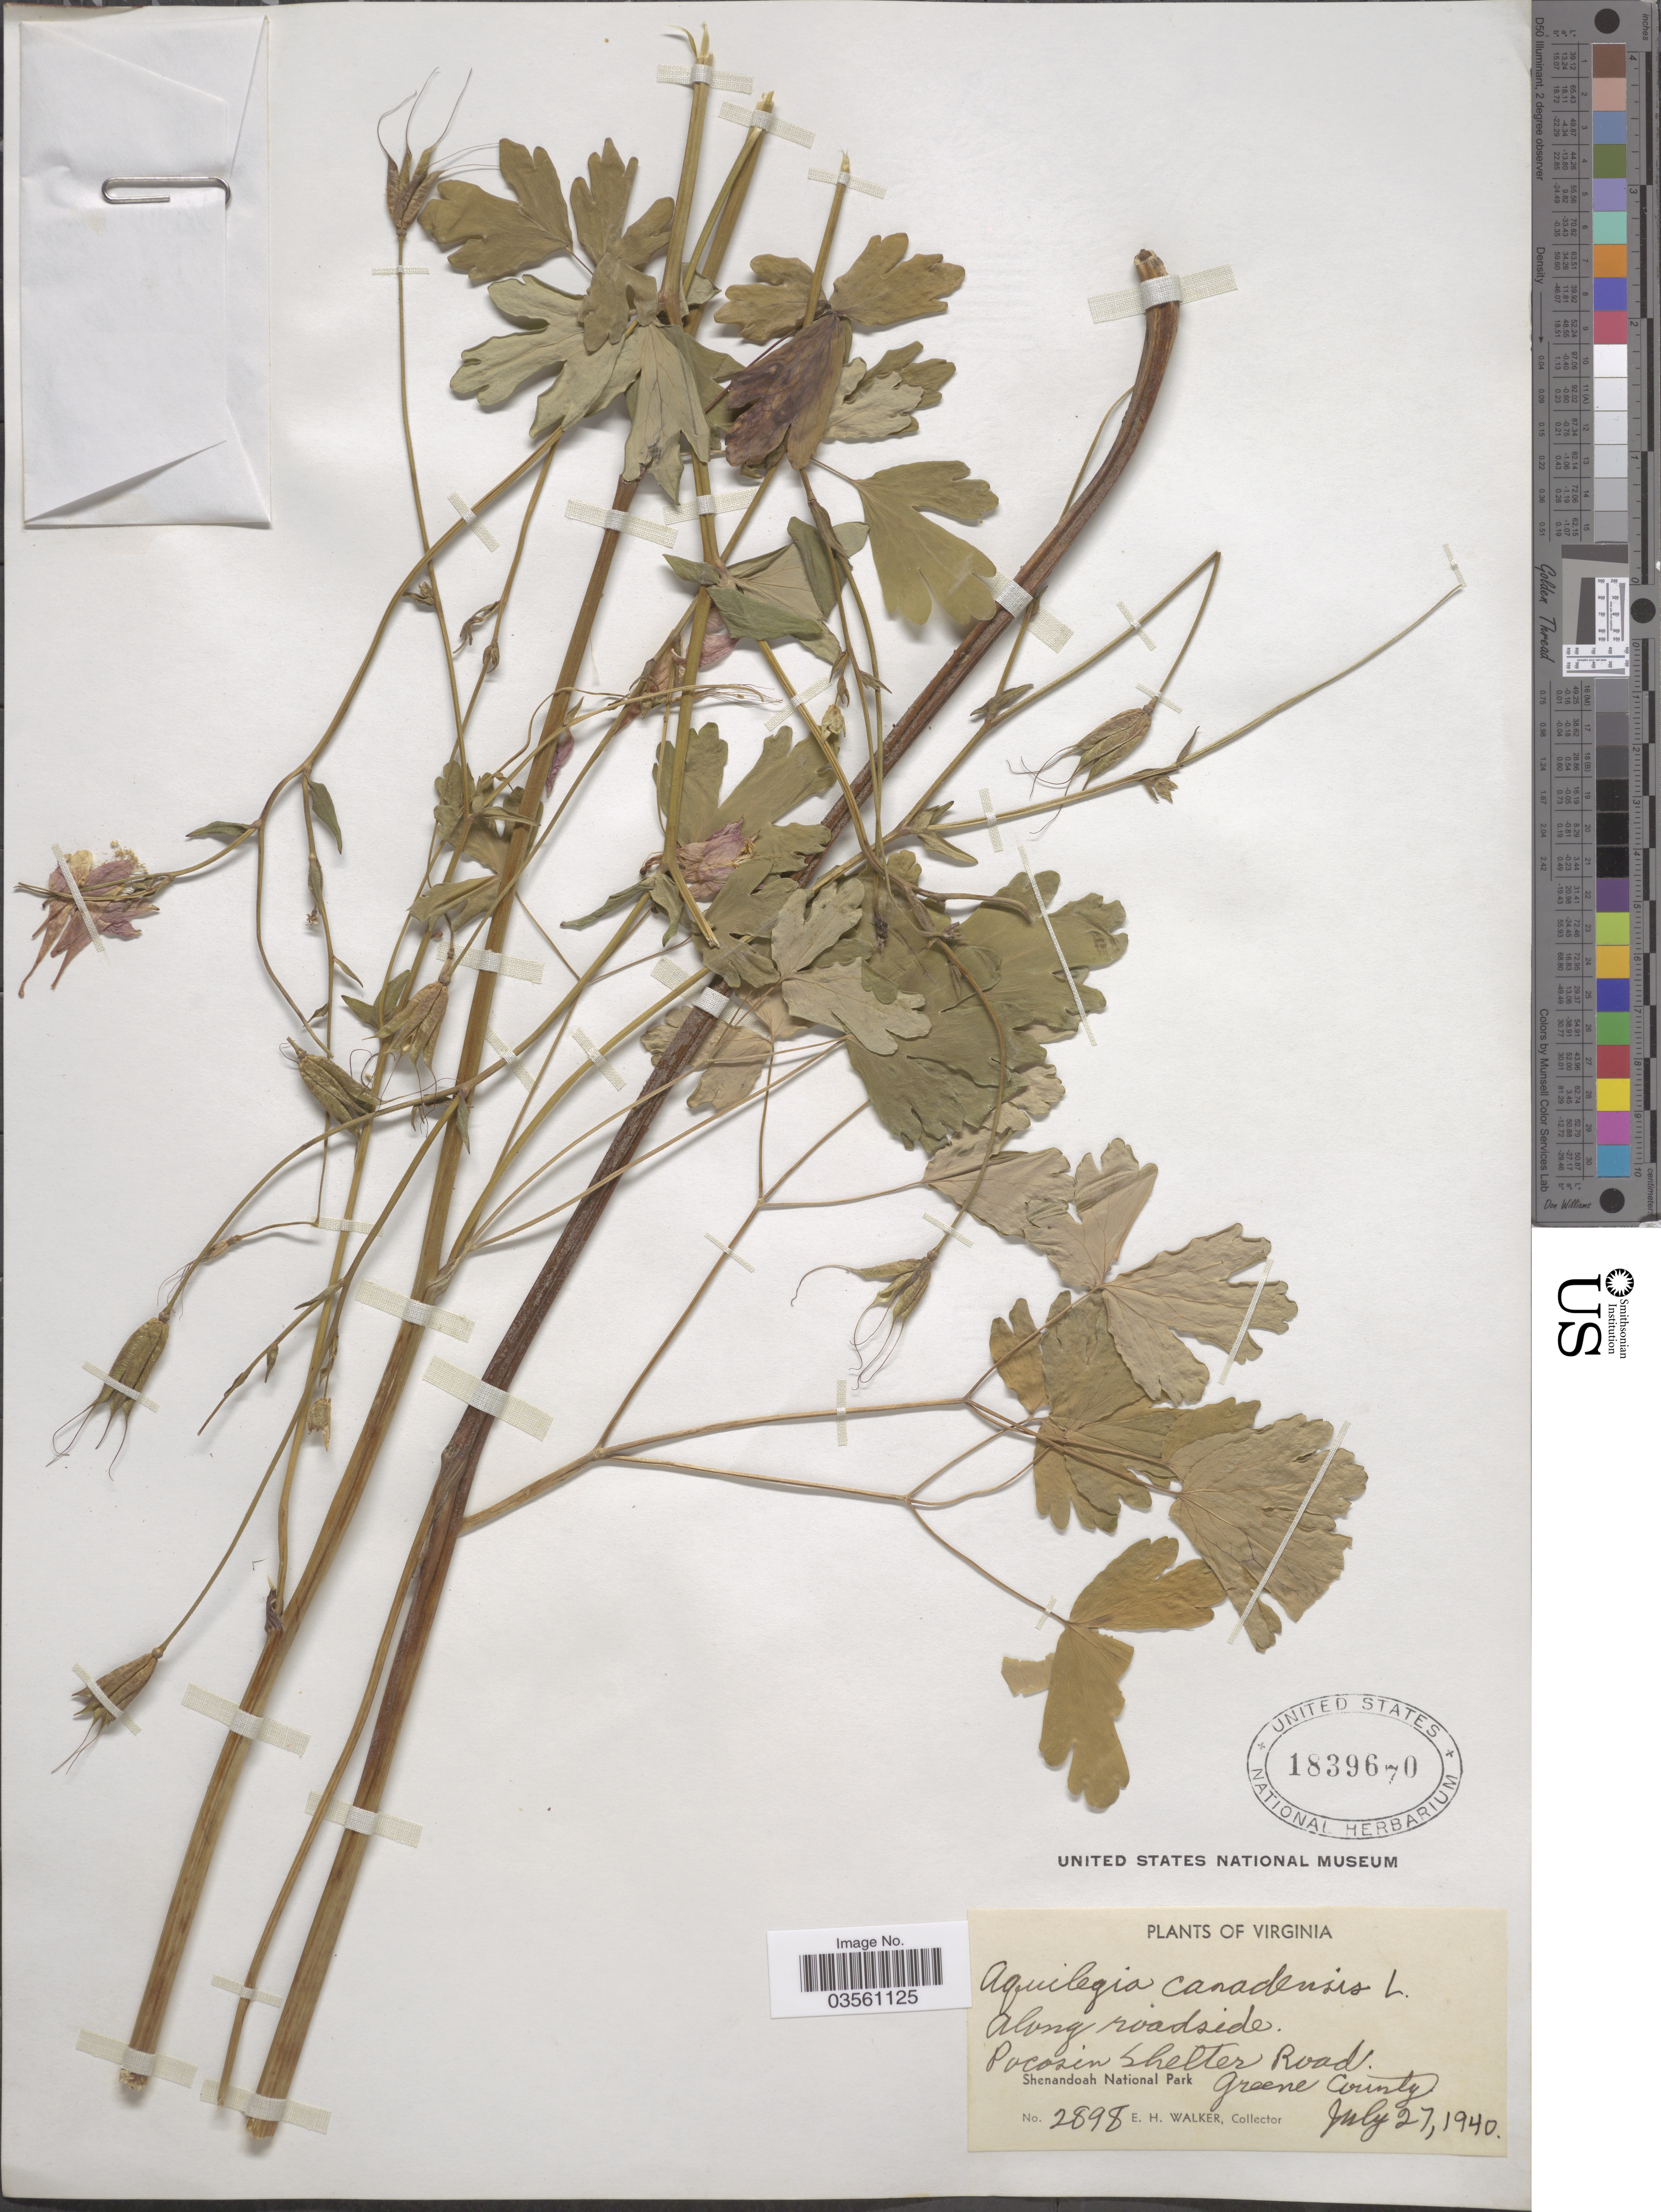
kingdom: Plantae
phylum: Tracheophyta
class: Magnoliopsida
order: Ranunculales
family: Ranunculaceae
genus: Aquilegia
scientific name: Aquilegia canadensis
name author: L.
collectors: E. H. Walker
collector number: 2898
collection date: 1940-07-27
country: United States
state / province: Virginia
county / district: Greene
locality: Pocosin Shelter Road. Shenandoah National Park. Greene county.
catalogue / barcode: US 1839670